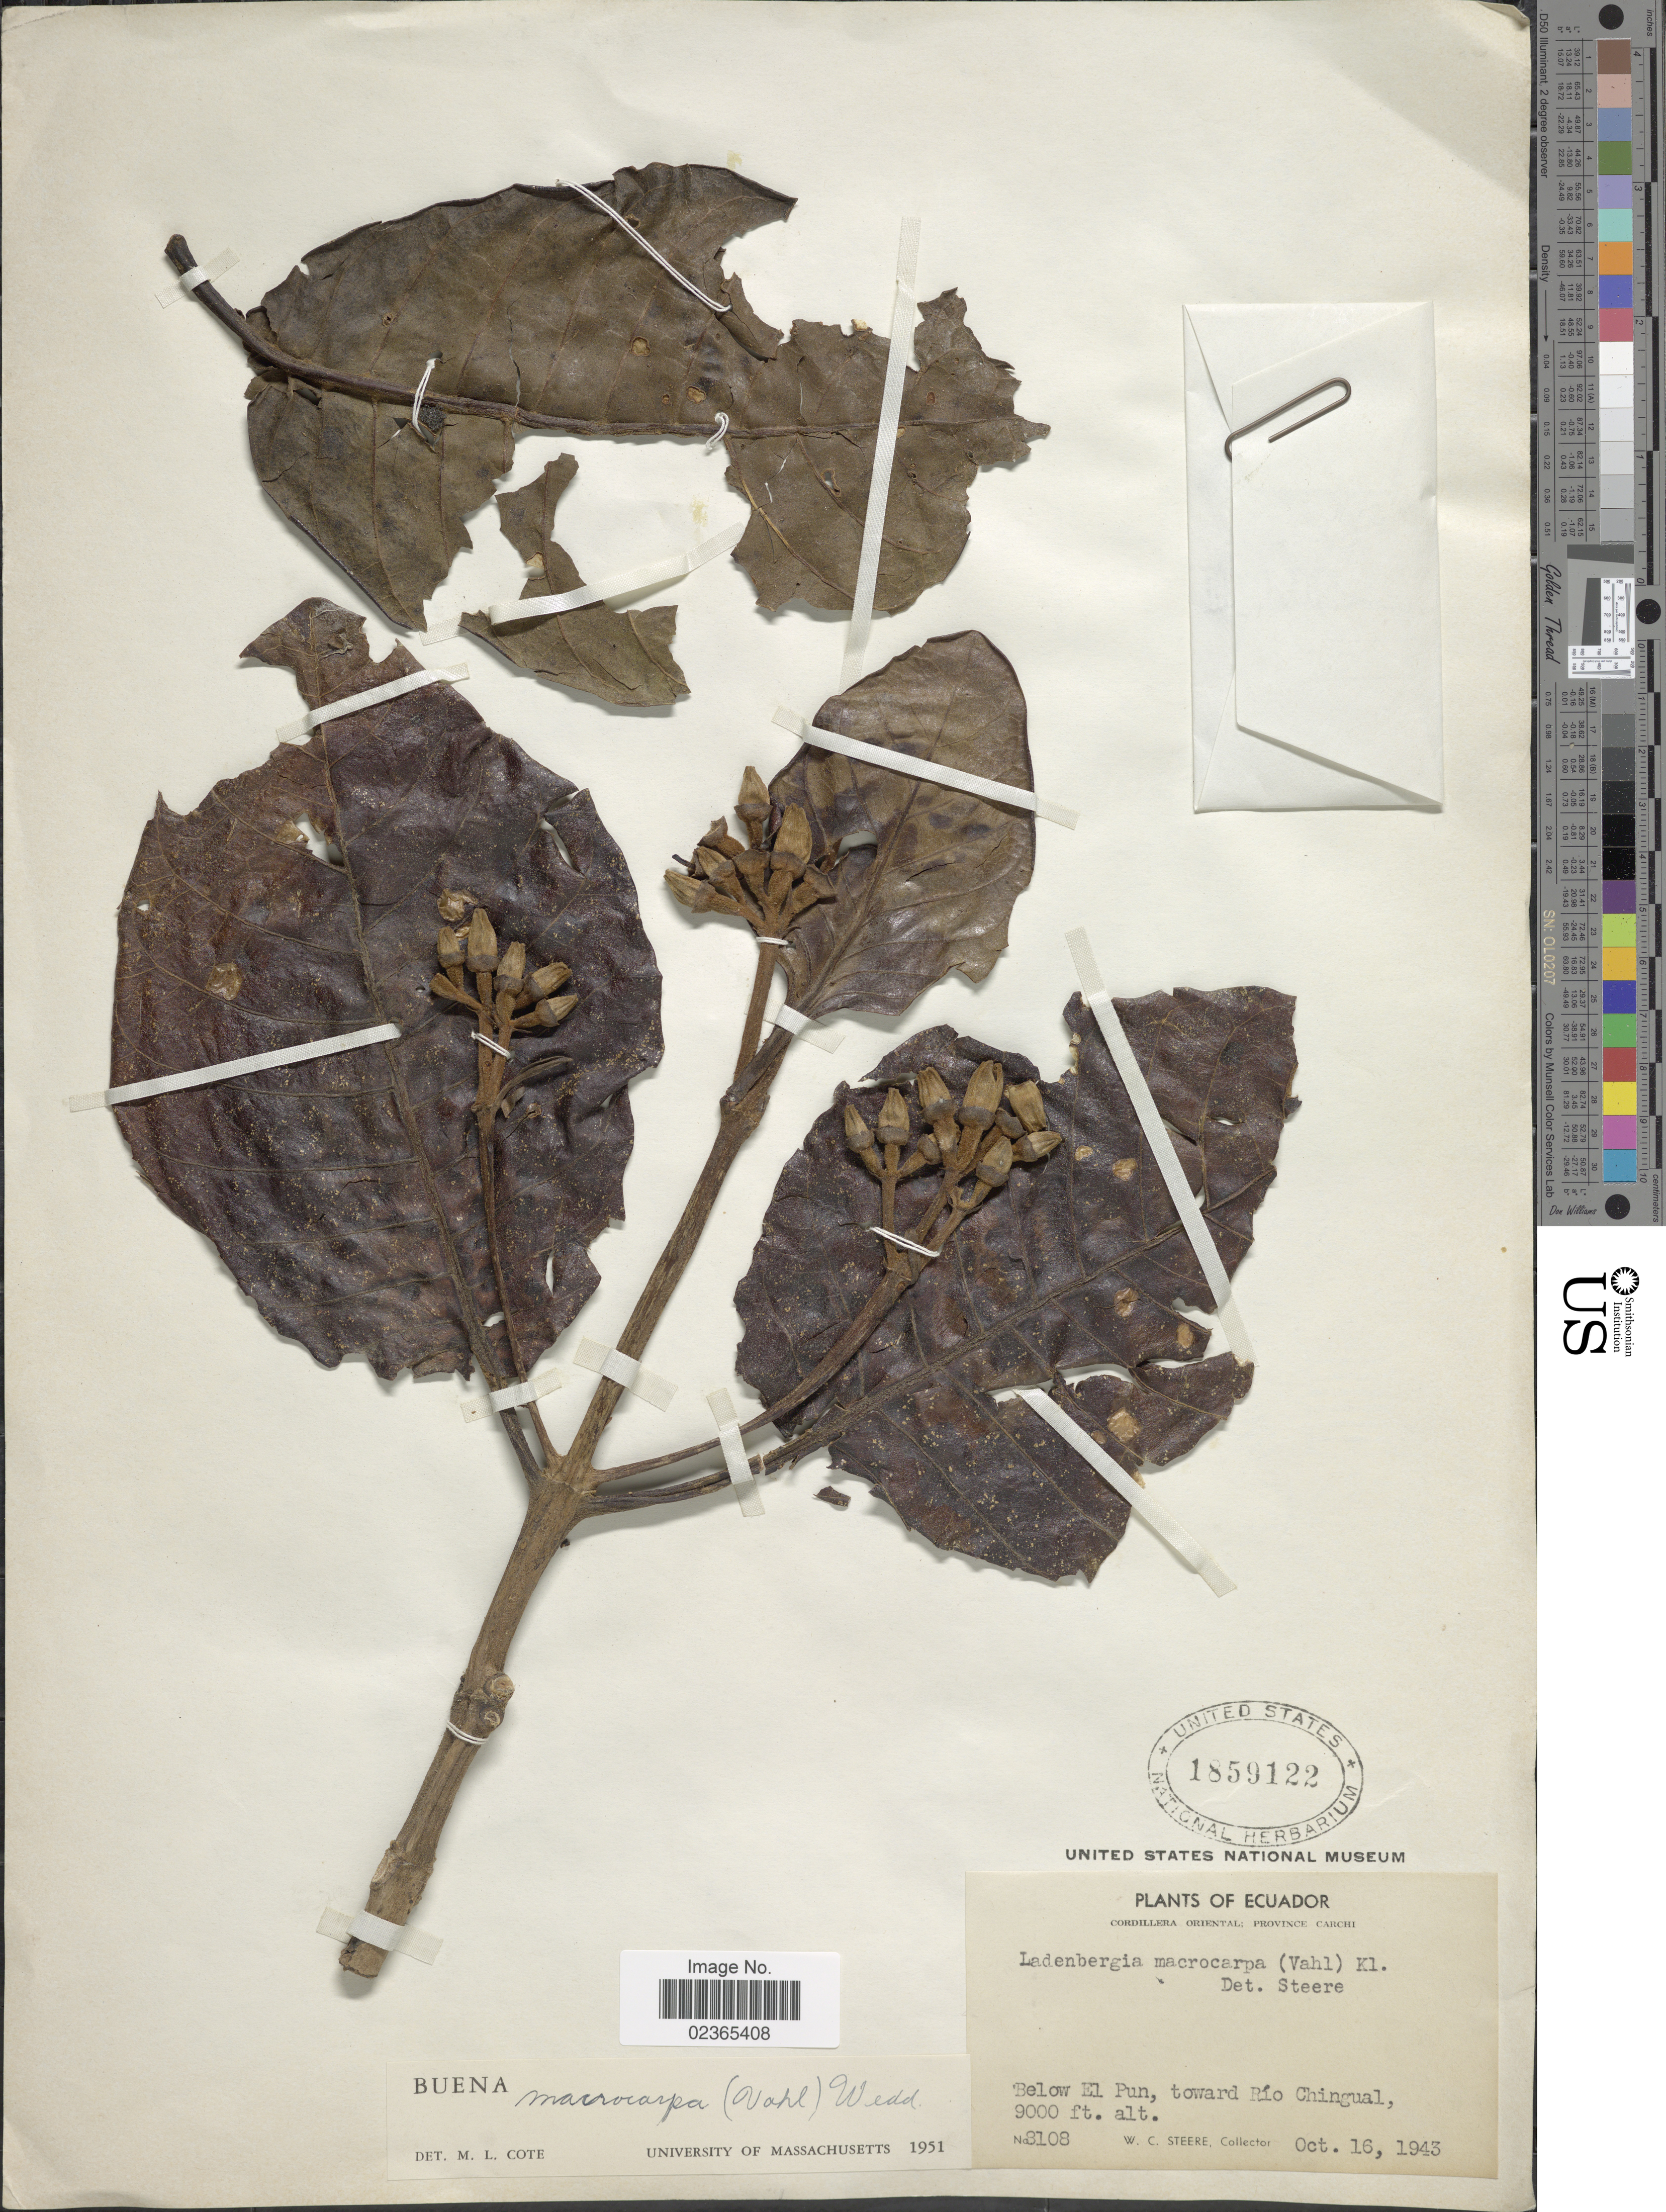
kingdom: Plantae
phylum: Tracheophyta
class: Magnoliopsida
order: Gentianales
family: Rubiaceae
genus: Ladenbergia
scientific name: Ladenbergia macrocarpa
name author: (Vahl) Klotzsch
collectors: W. C. Steere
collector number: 8108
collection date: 1943-10-16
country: Ecuador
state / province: Carchi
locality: Cordillera Oriental: Province Carchi, below El Pun, toward Rio Chingual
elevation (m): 2743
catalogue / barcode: US 1859122